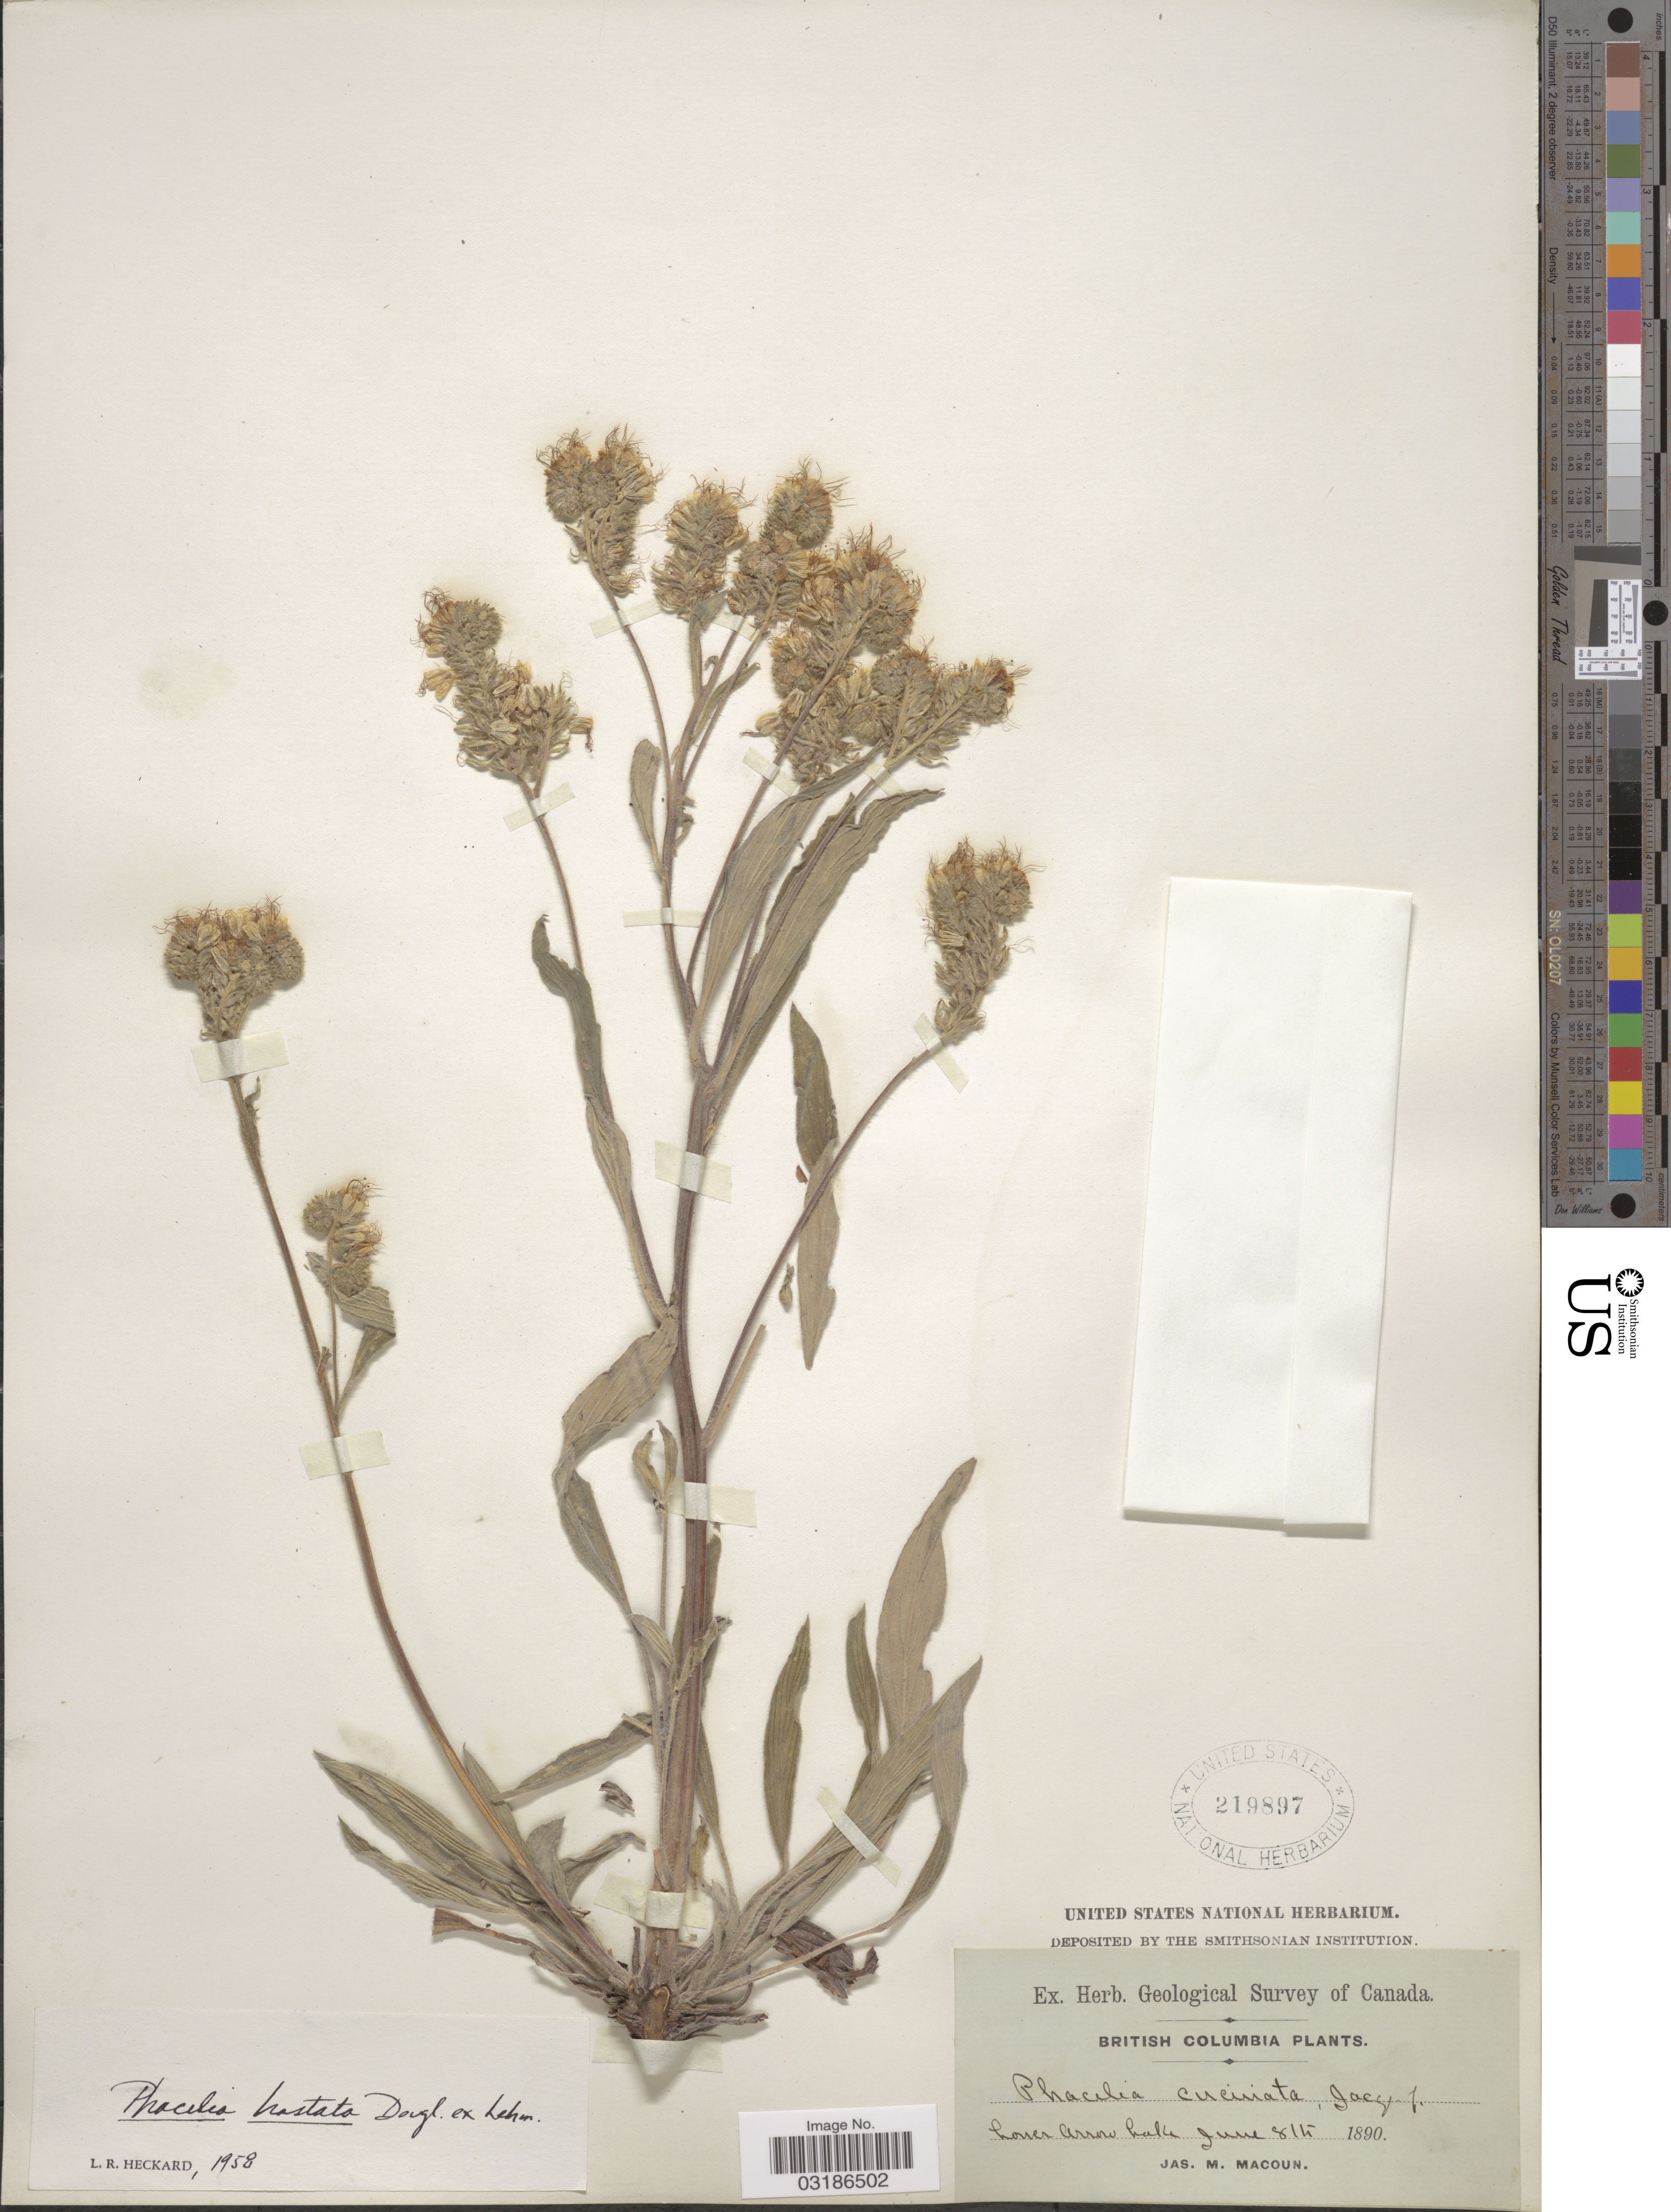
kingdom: Plantae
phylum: Tracheophyta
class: Magnoliopsida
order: Boraginales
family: Hydrophyllaceae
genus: Phacelia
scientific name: Phacelia hastata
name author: Douglas ex Lehm.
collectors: J. M. Macoun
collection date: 1890-06-08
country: Canada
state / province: British Columbia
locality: Lower Arrow Lake.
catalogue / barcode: US 219897